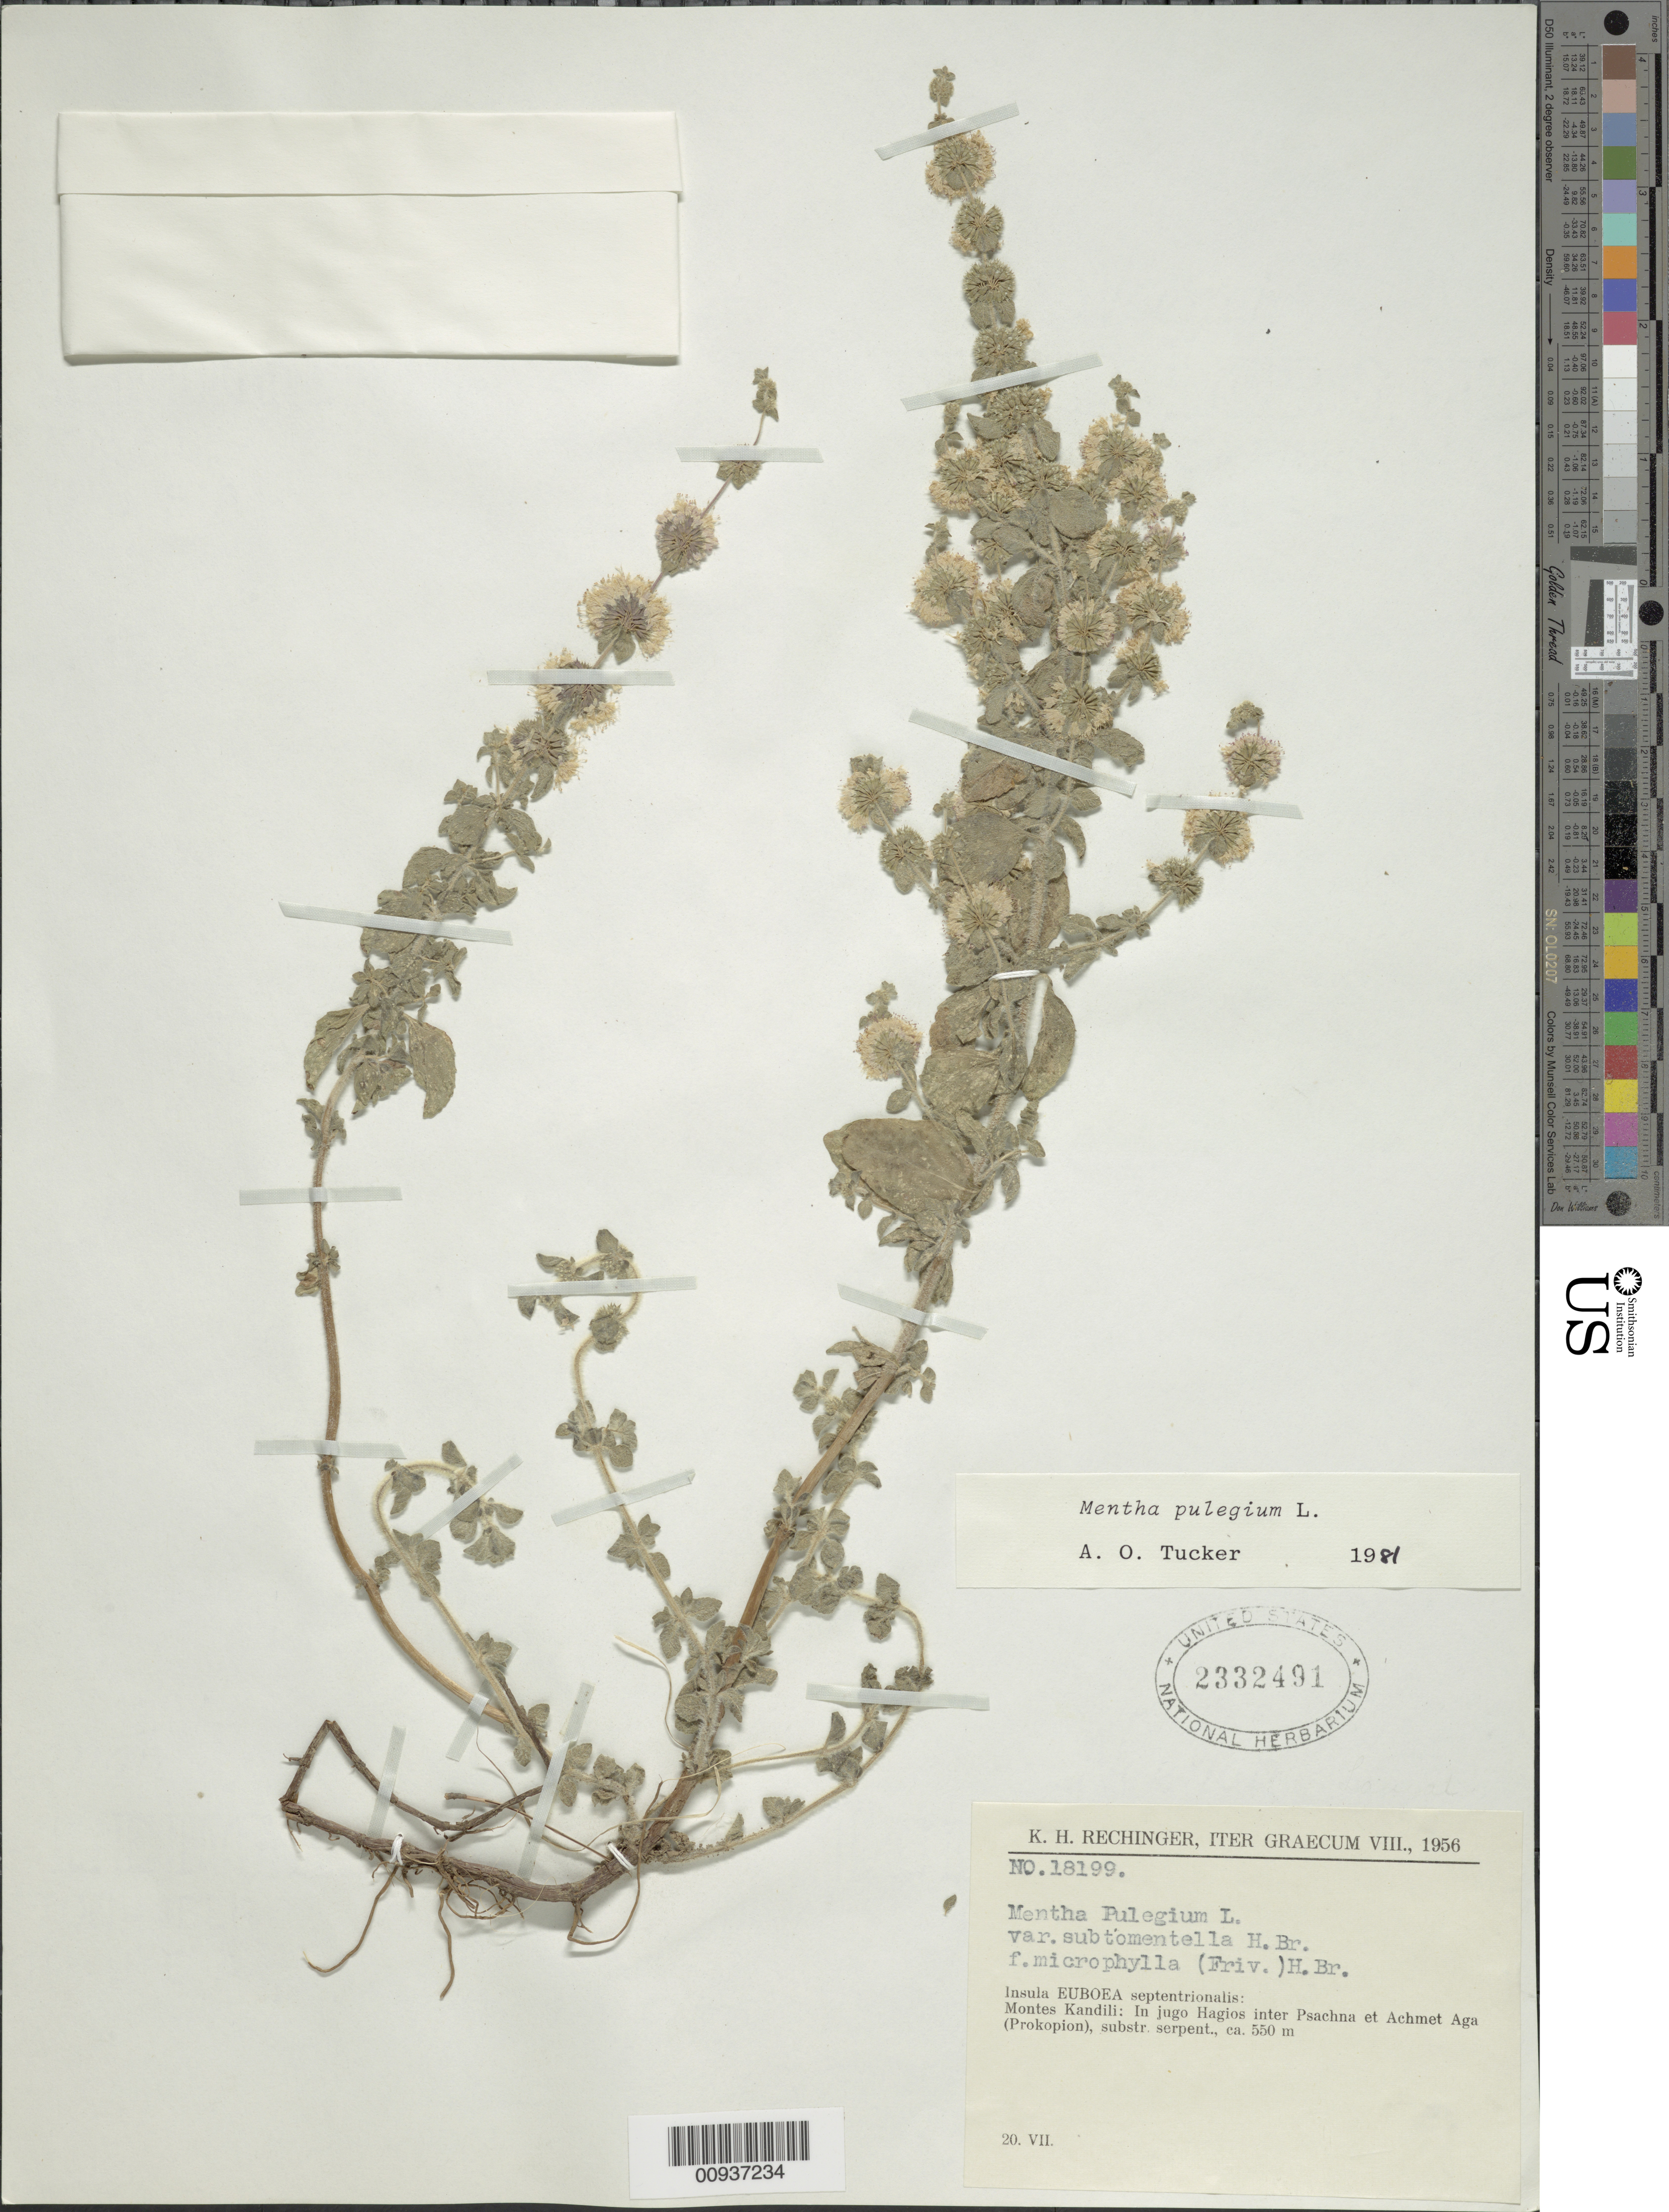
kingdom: Plantae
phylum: Tracheophyta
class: Magnoliopsida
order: Lamiales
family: Lamiaceae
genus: Mentha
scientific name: Mentha pulegium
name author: L.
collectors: K. H. Rechinger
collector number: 18199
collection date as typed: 20 Jul 1956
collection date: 1956-07-20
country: Greece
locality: Insula Euboea septentrionalis: Montes Kandili: In jugo Hagios inter Psachna et Achmet Aga (Prokopion), substr, serpent.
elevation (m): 550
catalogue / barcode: US 2332491